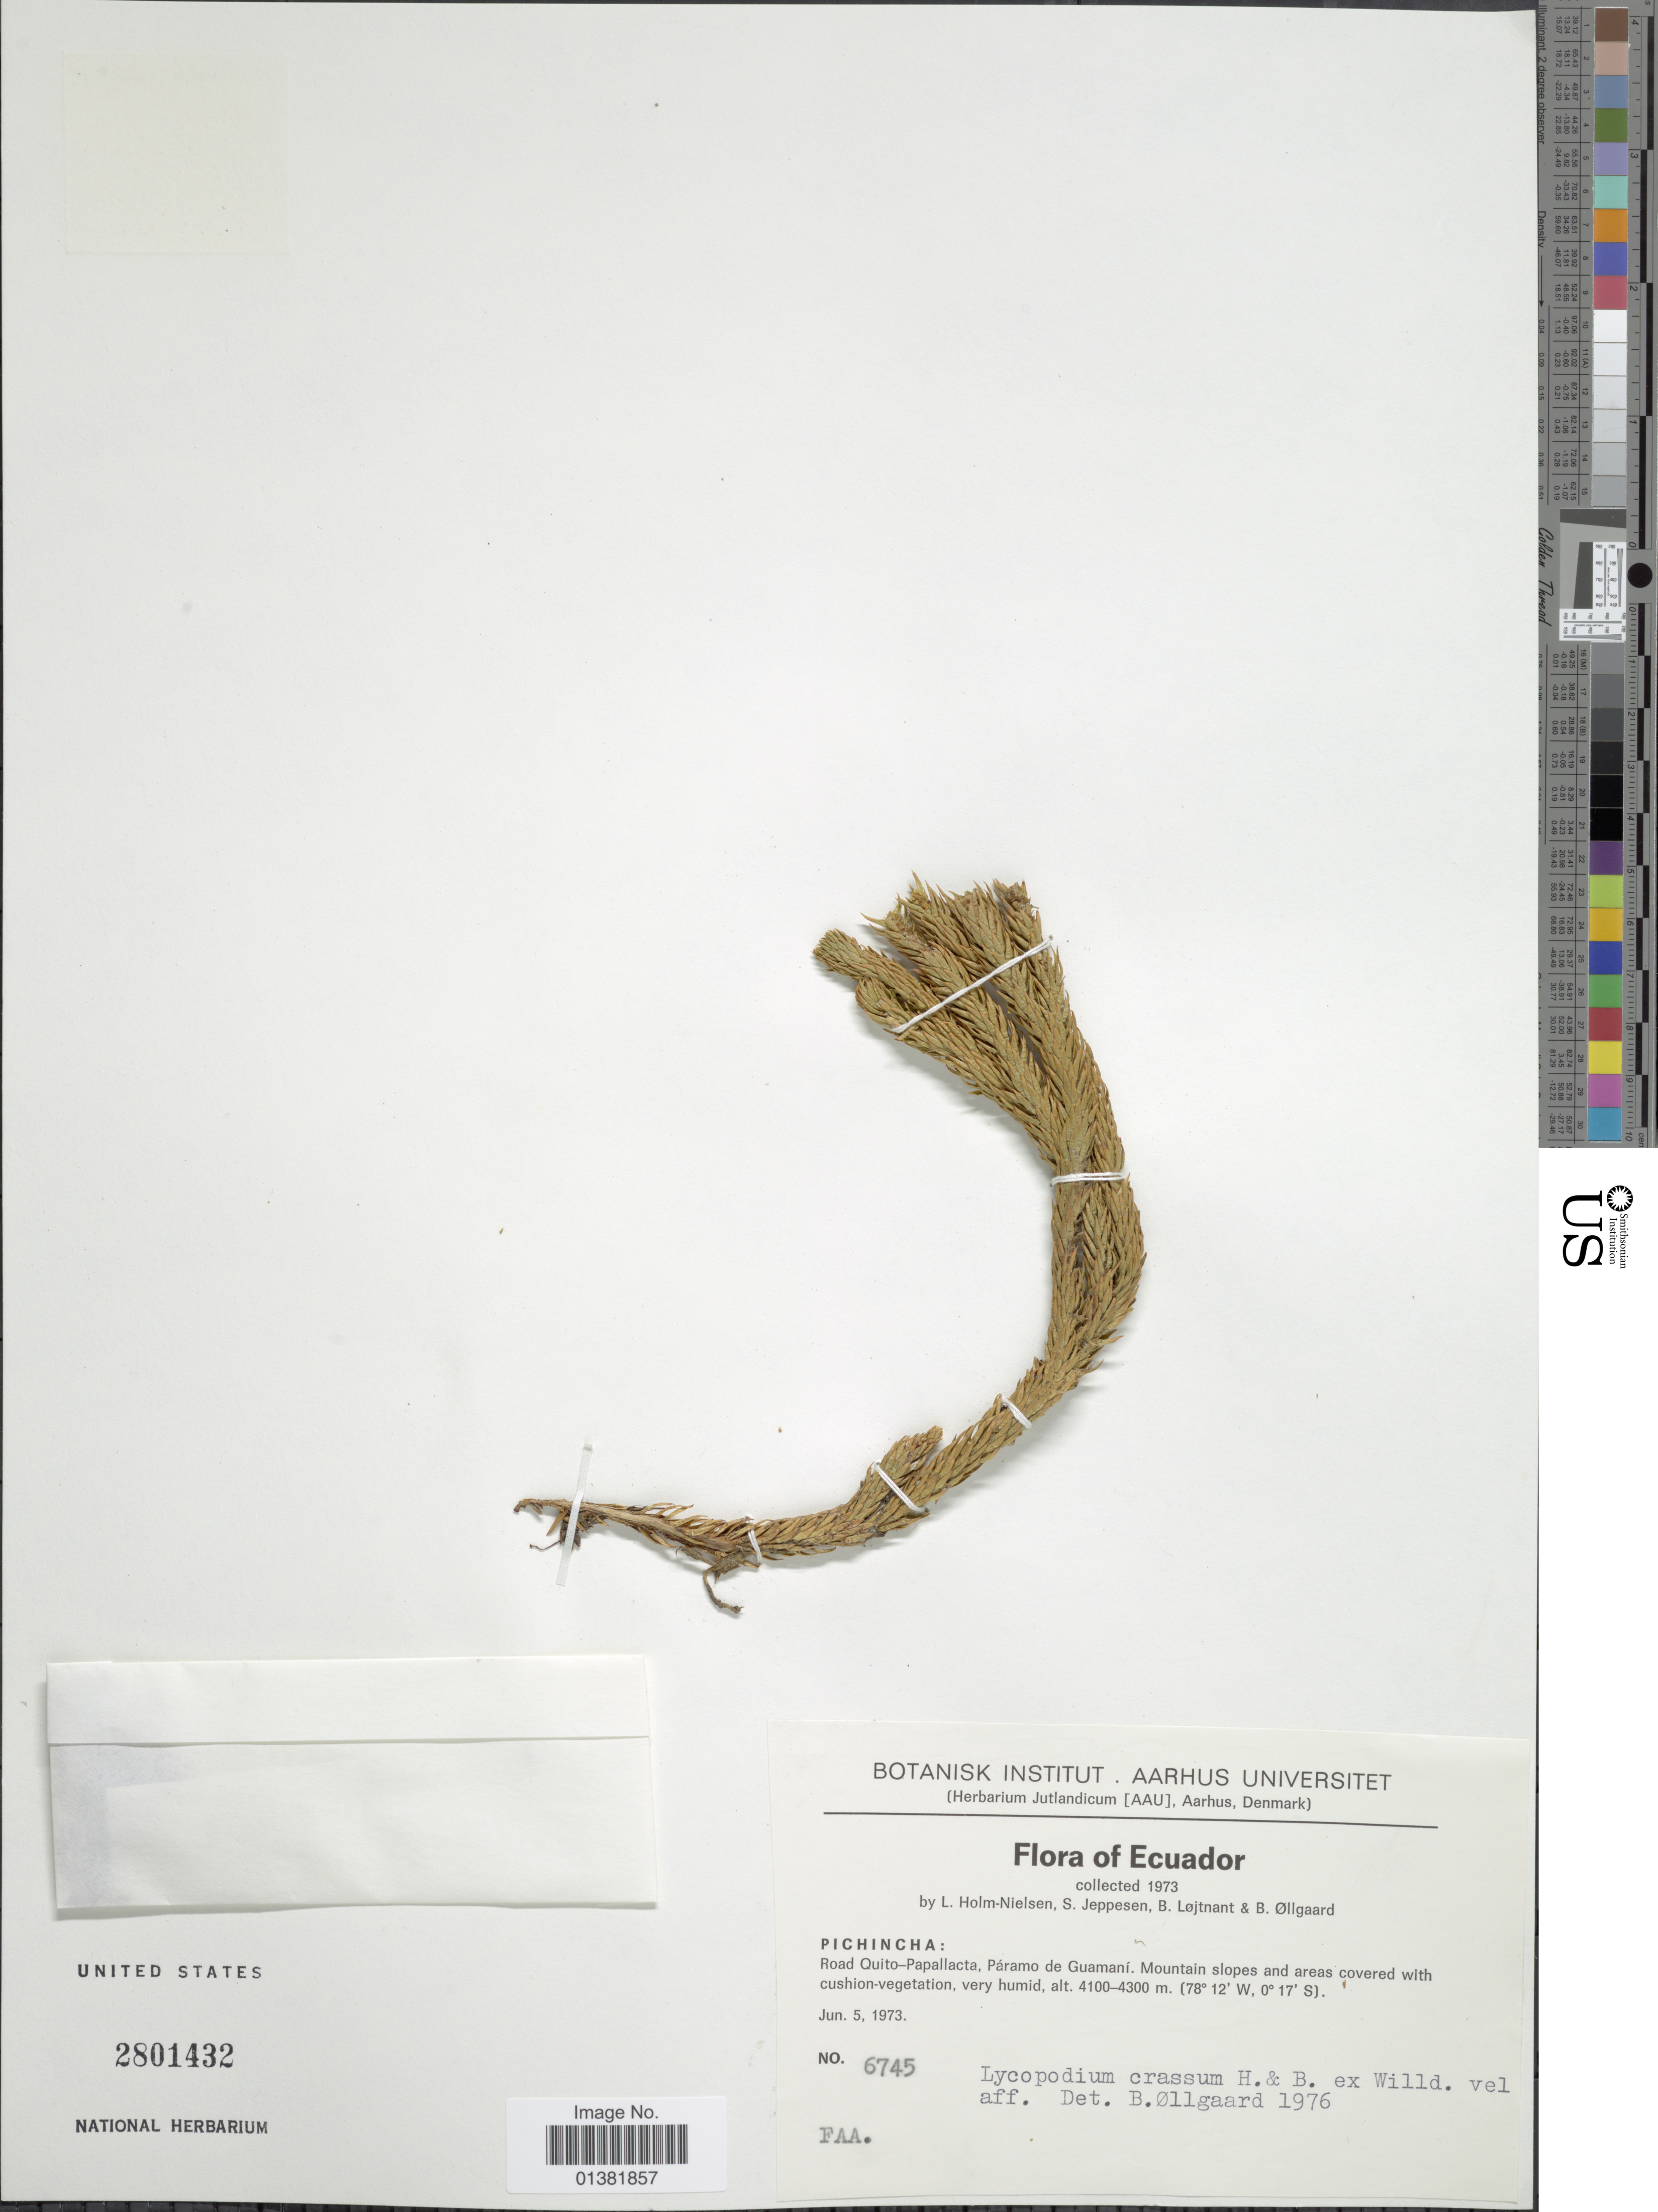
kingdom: Plantae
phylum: Tracheophyta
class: Lycopodiopsida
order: Lycopodiales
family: Lycopodiaceae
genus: Phlegmariurus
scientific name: Phlegmariurus crassus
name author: (Humb. & Bonpl. ex Willd.) B. Øllg.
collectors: L. B. Holm-Nielsen, S. Jeppesen, B. Löjtnant & B. Øllgaard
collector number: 6745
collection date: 1973-06-05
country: Ecuador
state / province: Pichincha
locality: Road Quito-Papallacta, Páramo de Guamani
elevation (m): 4100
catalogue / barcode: US 2801432